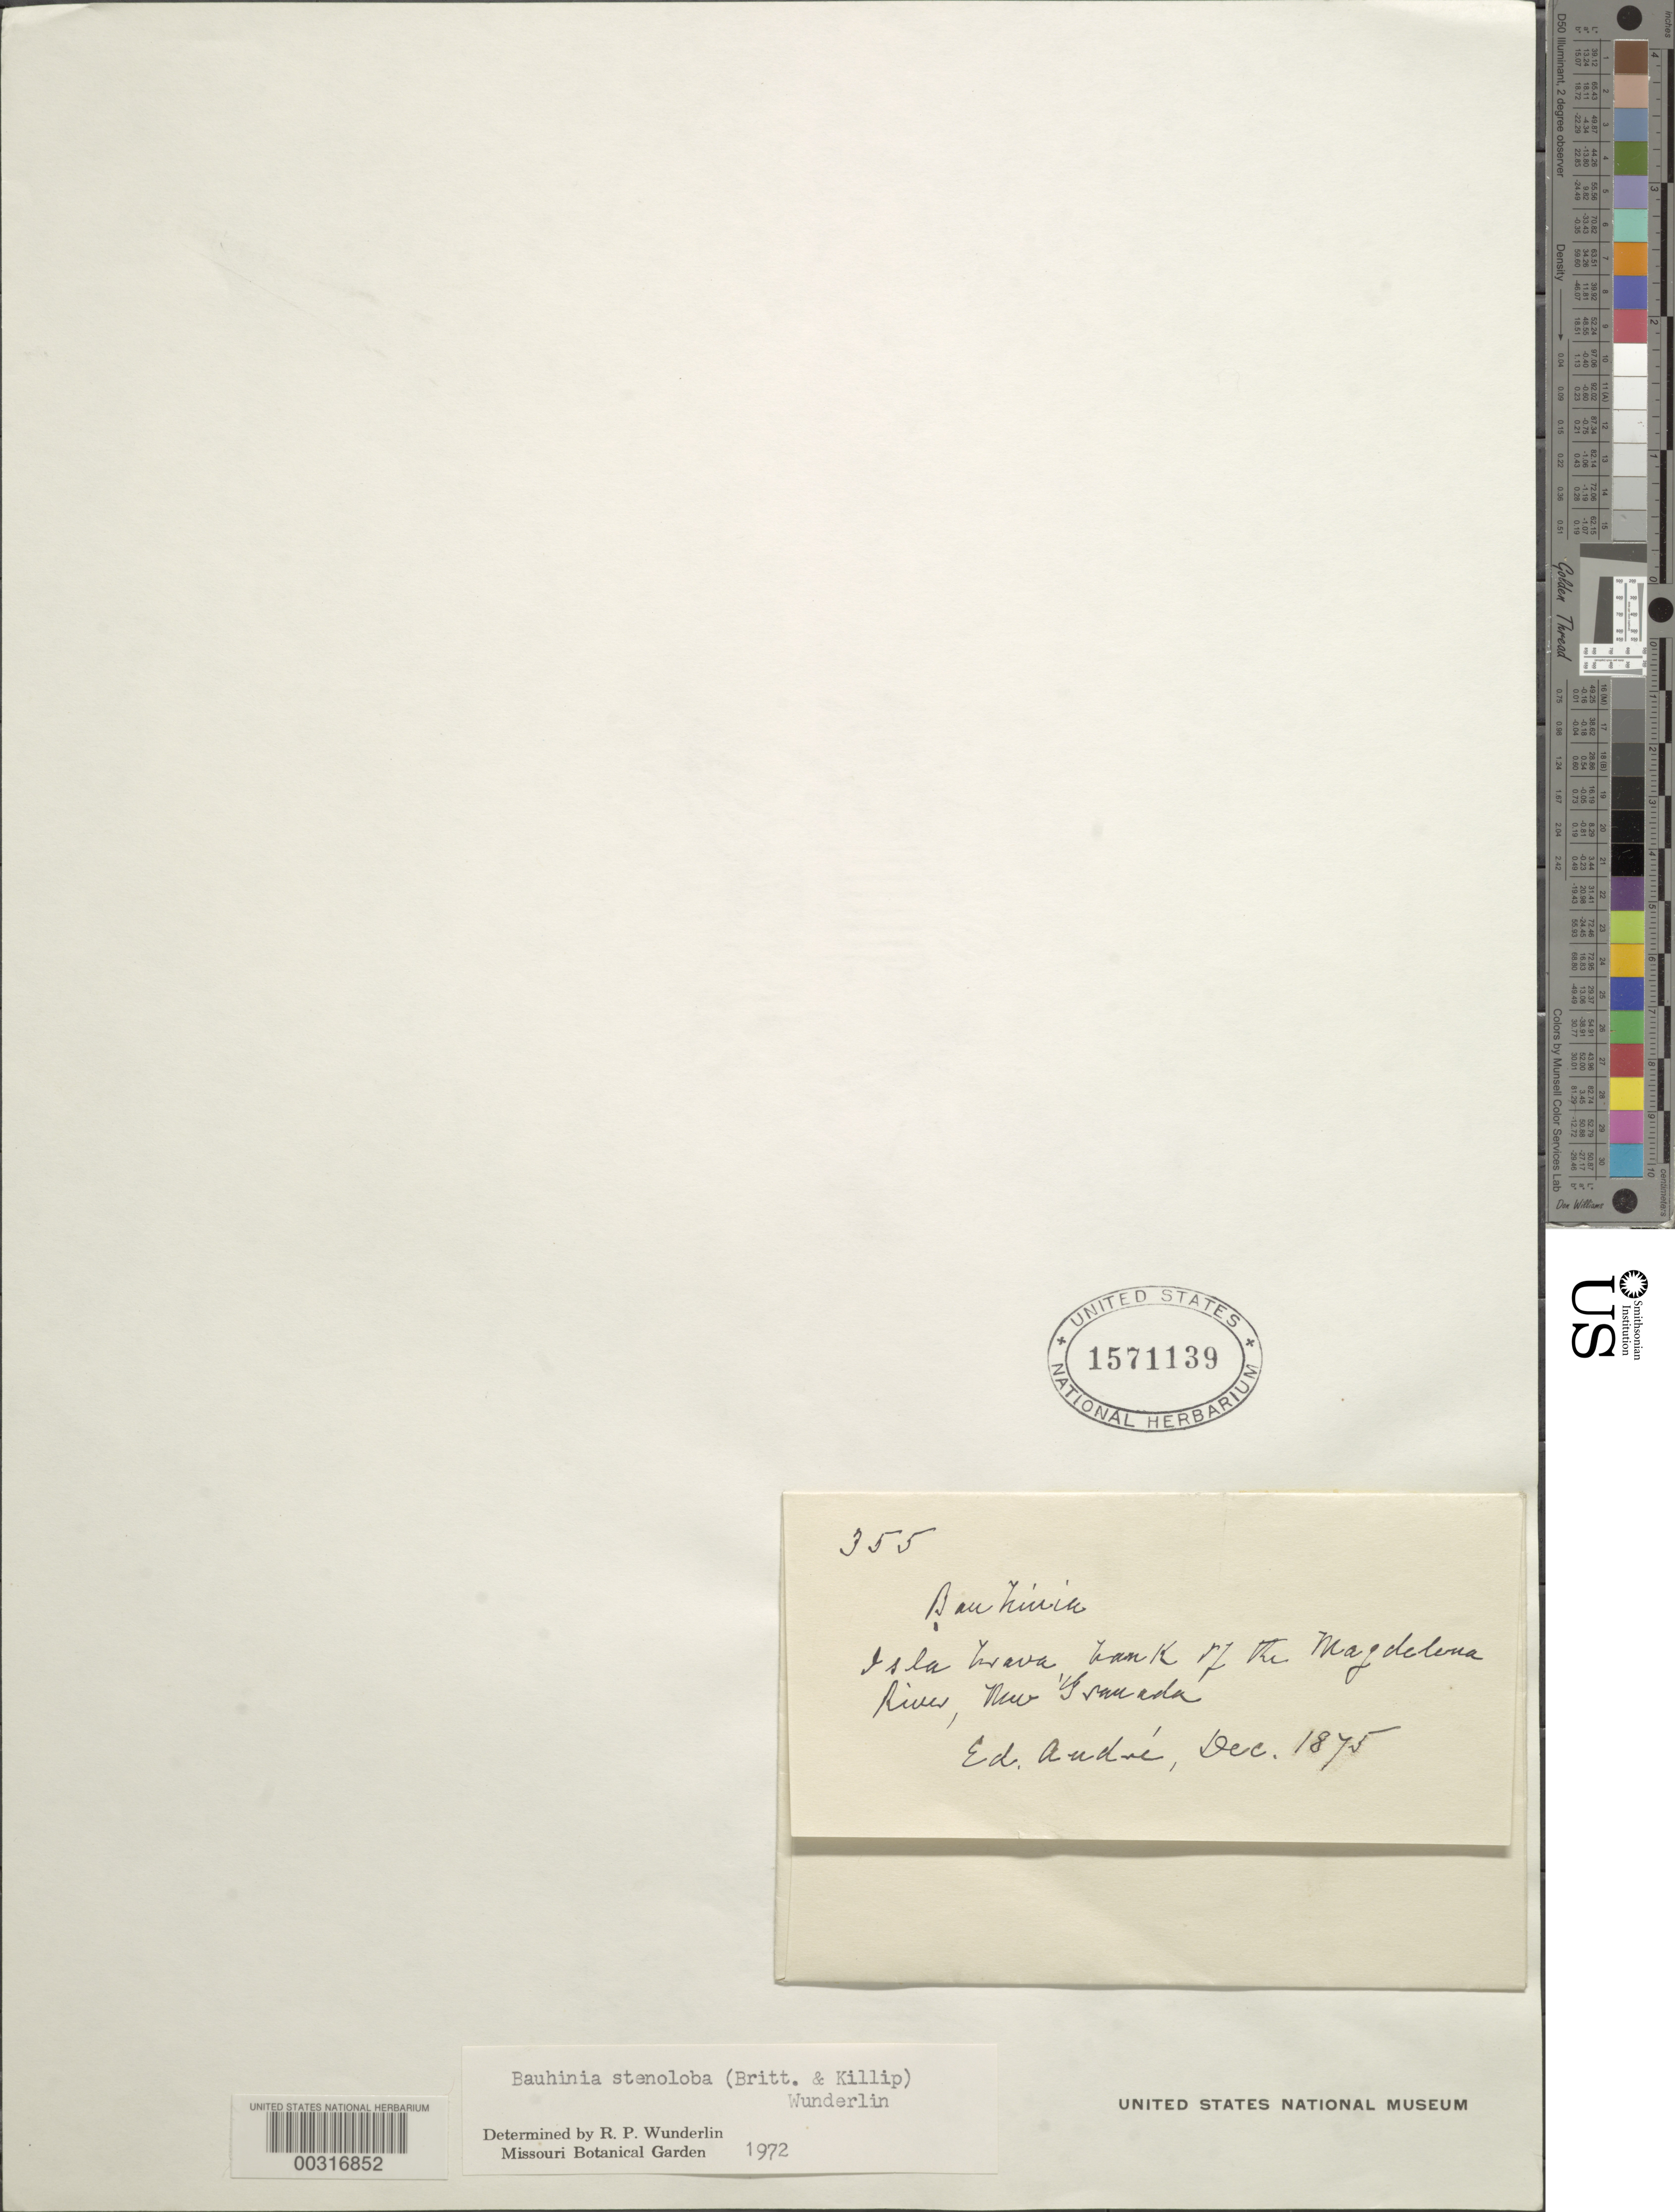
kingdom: Plantae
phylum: Tracheophyta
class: Magnoliopsida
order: Fabales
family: Fabaceae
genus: Bauhinia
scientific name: Bauhinia stenoloba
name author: (Britton & Killip) Wunderlin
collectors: E. Andre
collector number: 355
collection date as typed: Dec 1875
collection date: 1875-12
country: Colombia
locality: Isla Brava, bank of the Magdelena River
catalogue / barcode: US 1571139